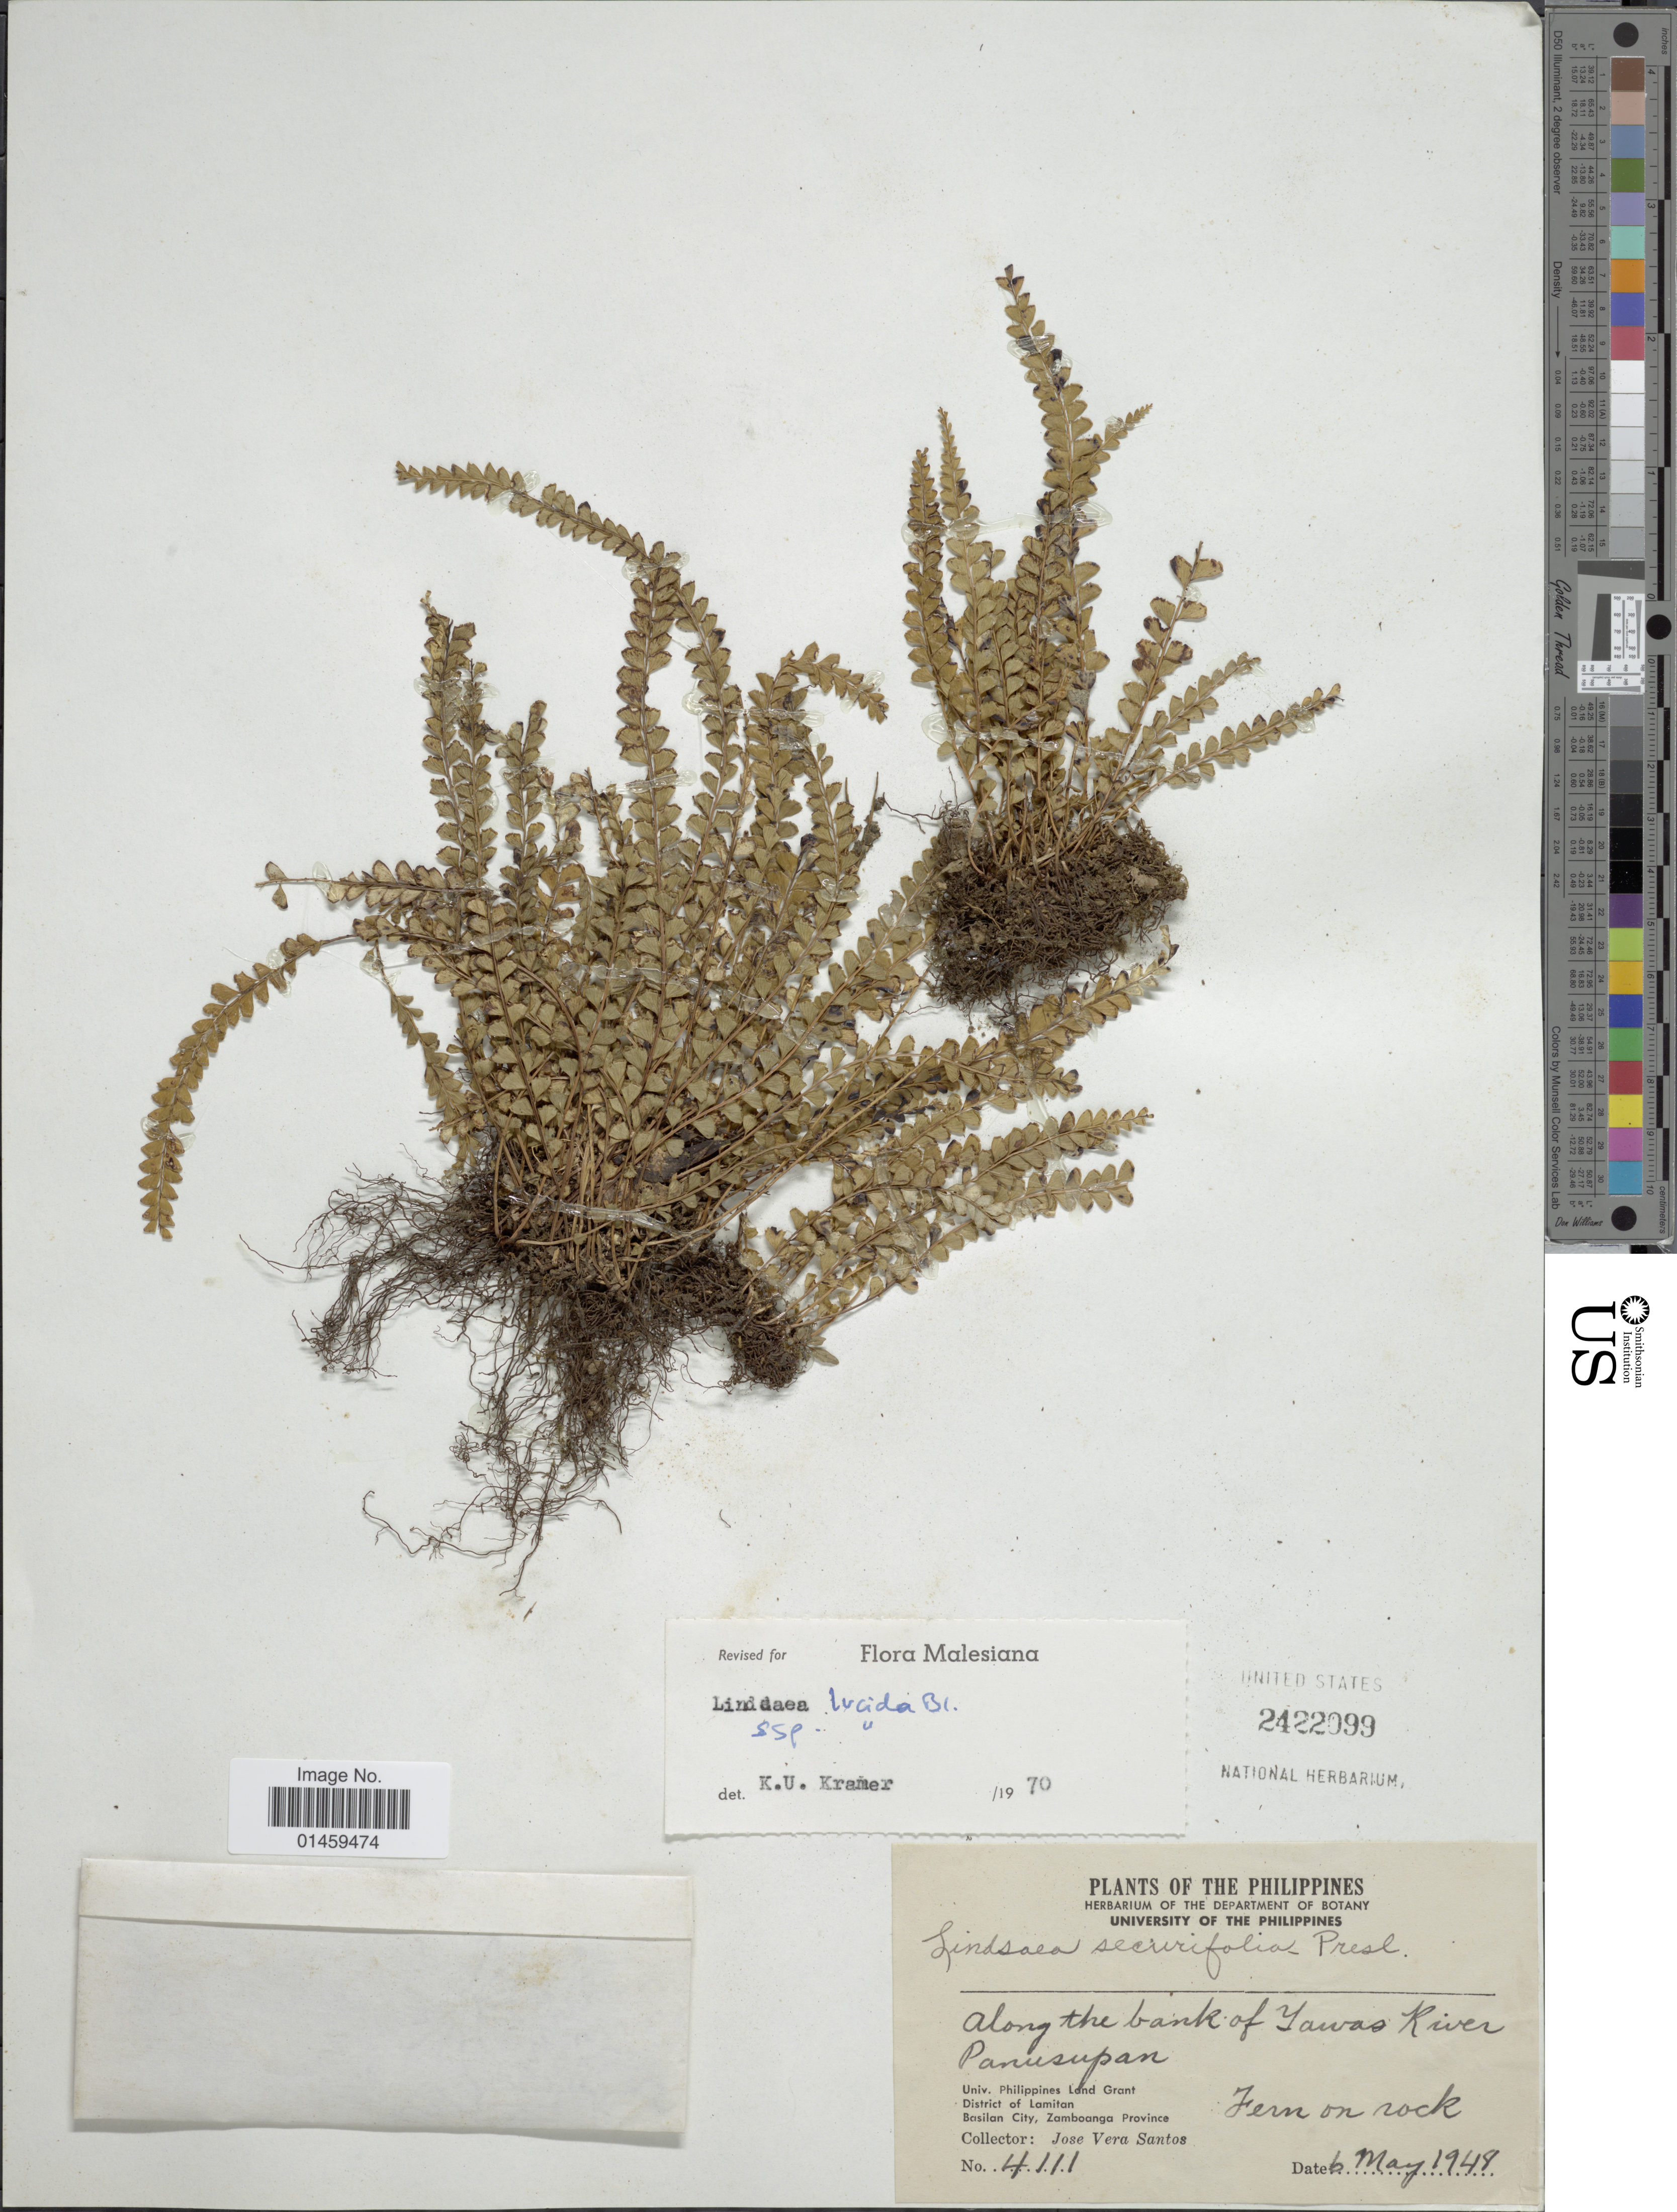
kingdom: Plantae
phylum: Tracheophyta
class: Polypodiopsida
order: Polypodiales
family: Lindsaeaceae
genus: Lindsaea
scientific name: Lindsaea lucida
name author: Blume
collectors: J. V. Santos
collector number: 4111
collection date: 1948-05-06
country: Philippines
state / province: Zamboanga Peninsula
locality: Univ. Philippines Land Grant. District of Lamitan. Basilan City, Zamboanga Province. Fern on rock.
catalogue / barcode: US 2422099